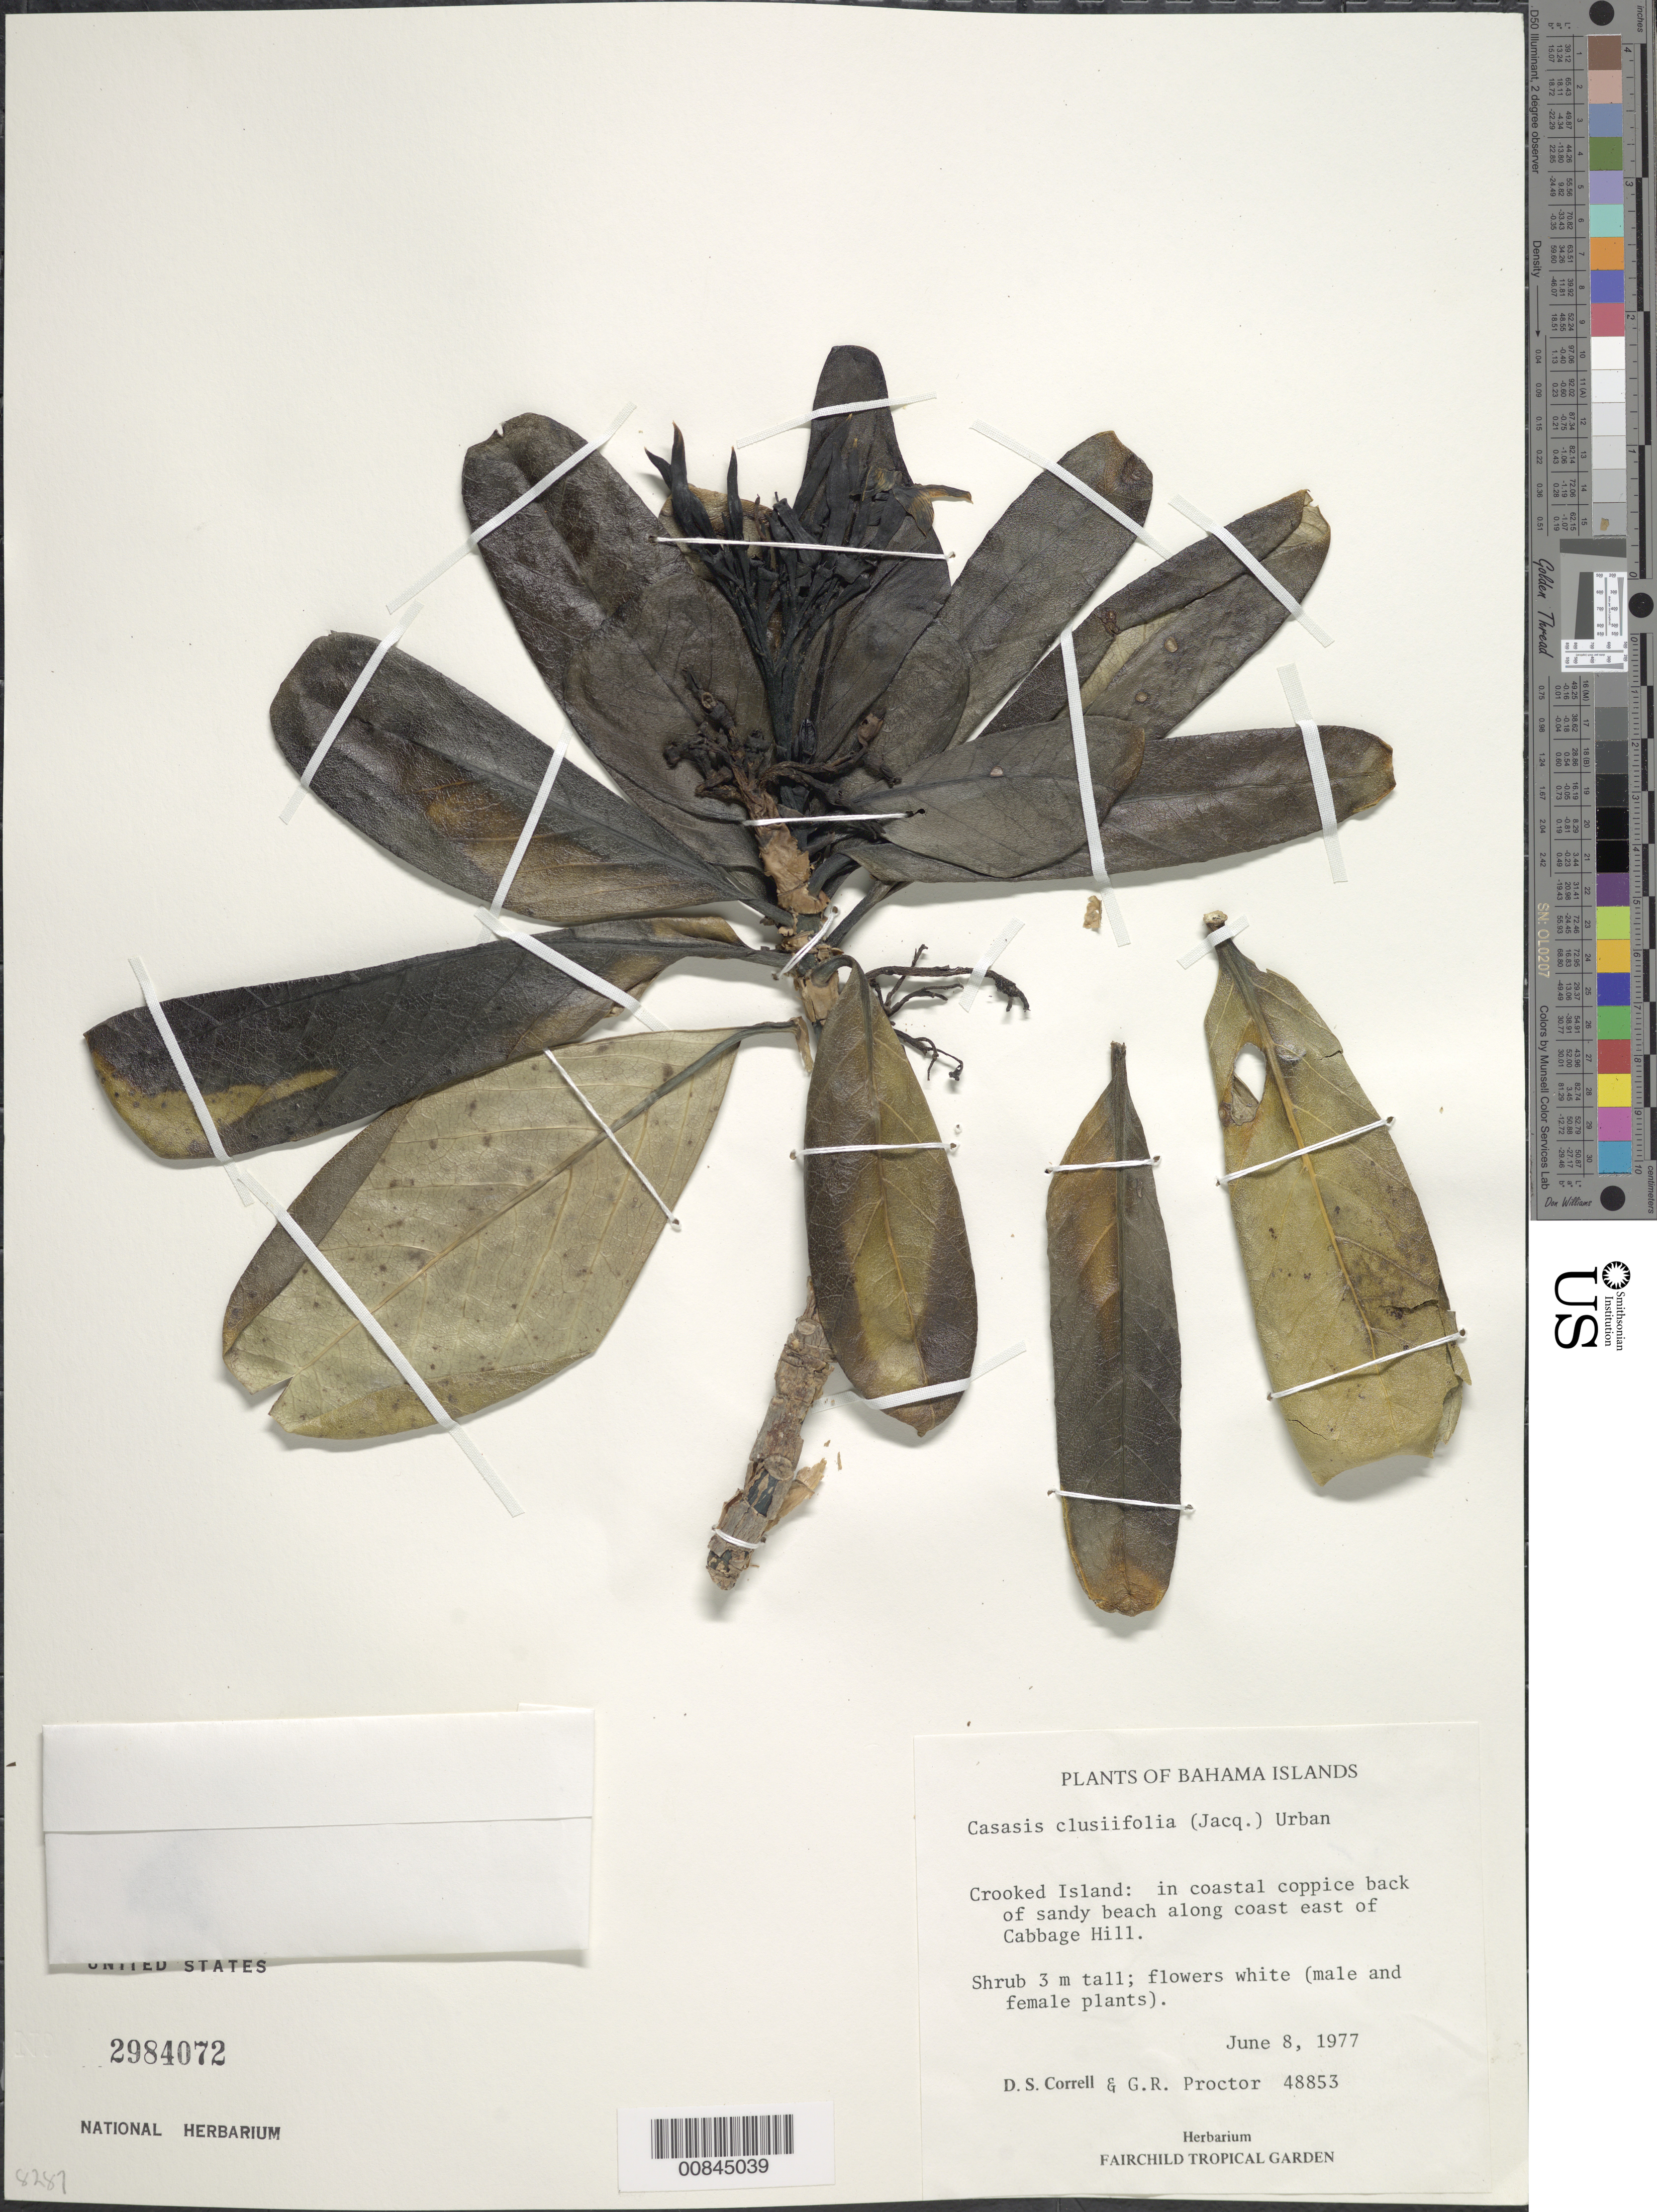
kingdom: Plantae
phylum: Tracheophyta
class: Magnoliopsida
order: Gentianales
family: Rubiaceae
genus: Casasia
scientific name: Casasia clusiifolia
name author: (Jacq.) Urb.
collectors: D. S. Correll & G. R. Proctor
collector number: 48853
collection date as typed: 08 Jun 1977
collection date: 1977-06-08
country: Bahamas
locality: Crooked Island: Along coast east of Cabbage Hill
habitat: In coastal coppice, back of sandy beach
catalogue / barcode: US 2984072